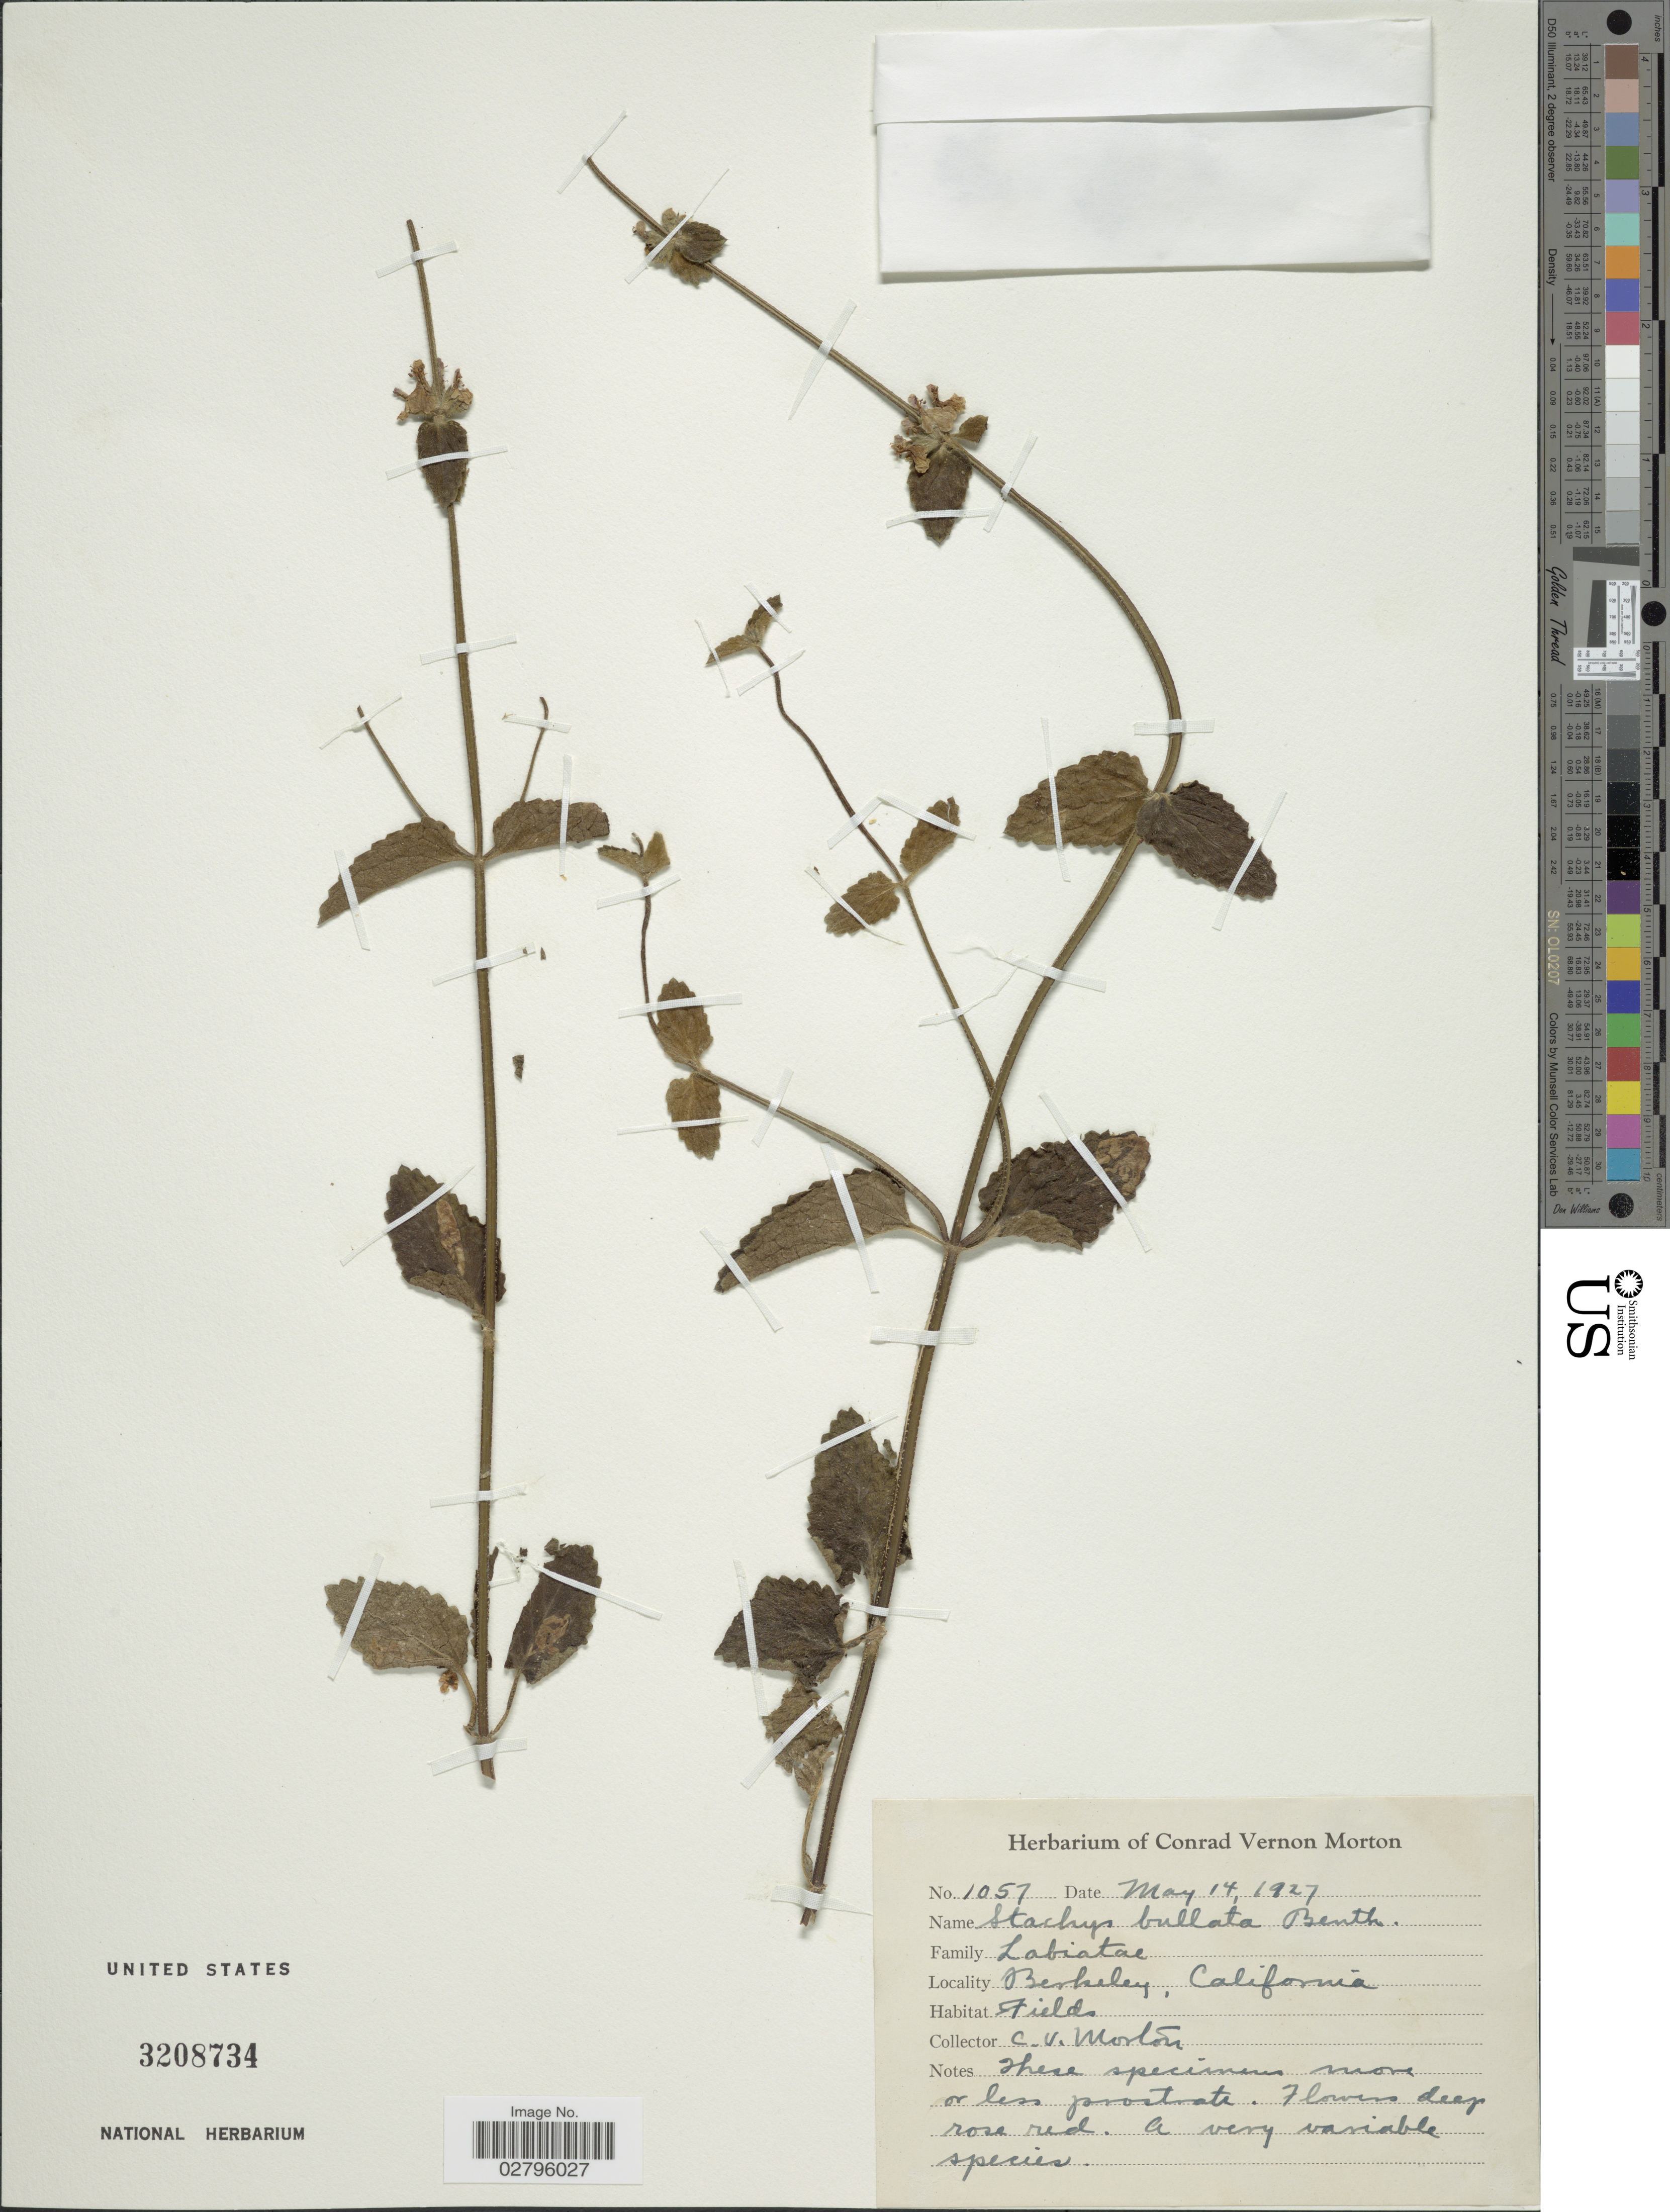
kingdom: Plantae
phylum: Tracheophyta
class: Magnoliopsida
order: Lamiales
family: Lamiaceae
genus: Stachys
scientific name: Stachys bullata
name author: Benth.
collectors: C. V. Morton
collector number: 1057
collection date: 1927-05-14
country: United States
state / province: California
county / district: Alameda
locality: Berkeley.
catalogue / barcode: US 3208734